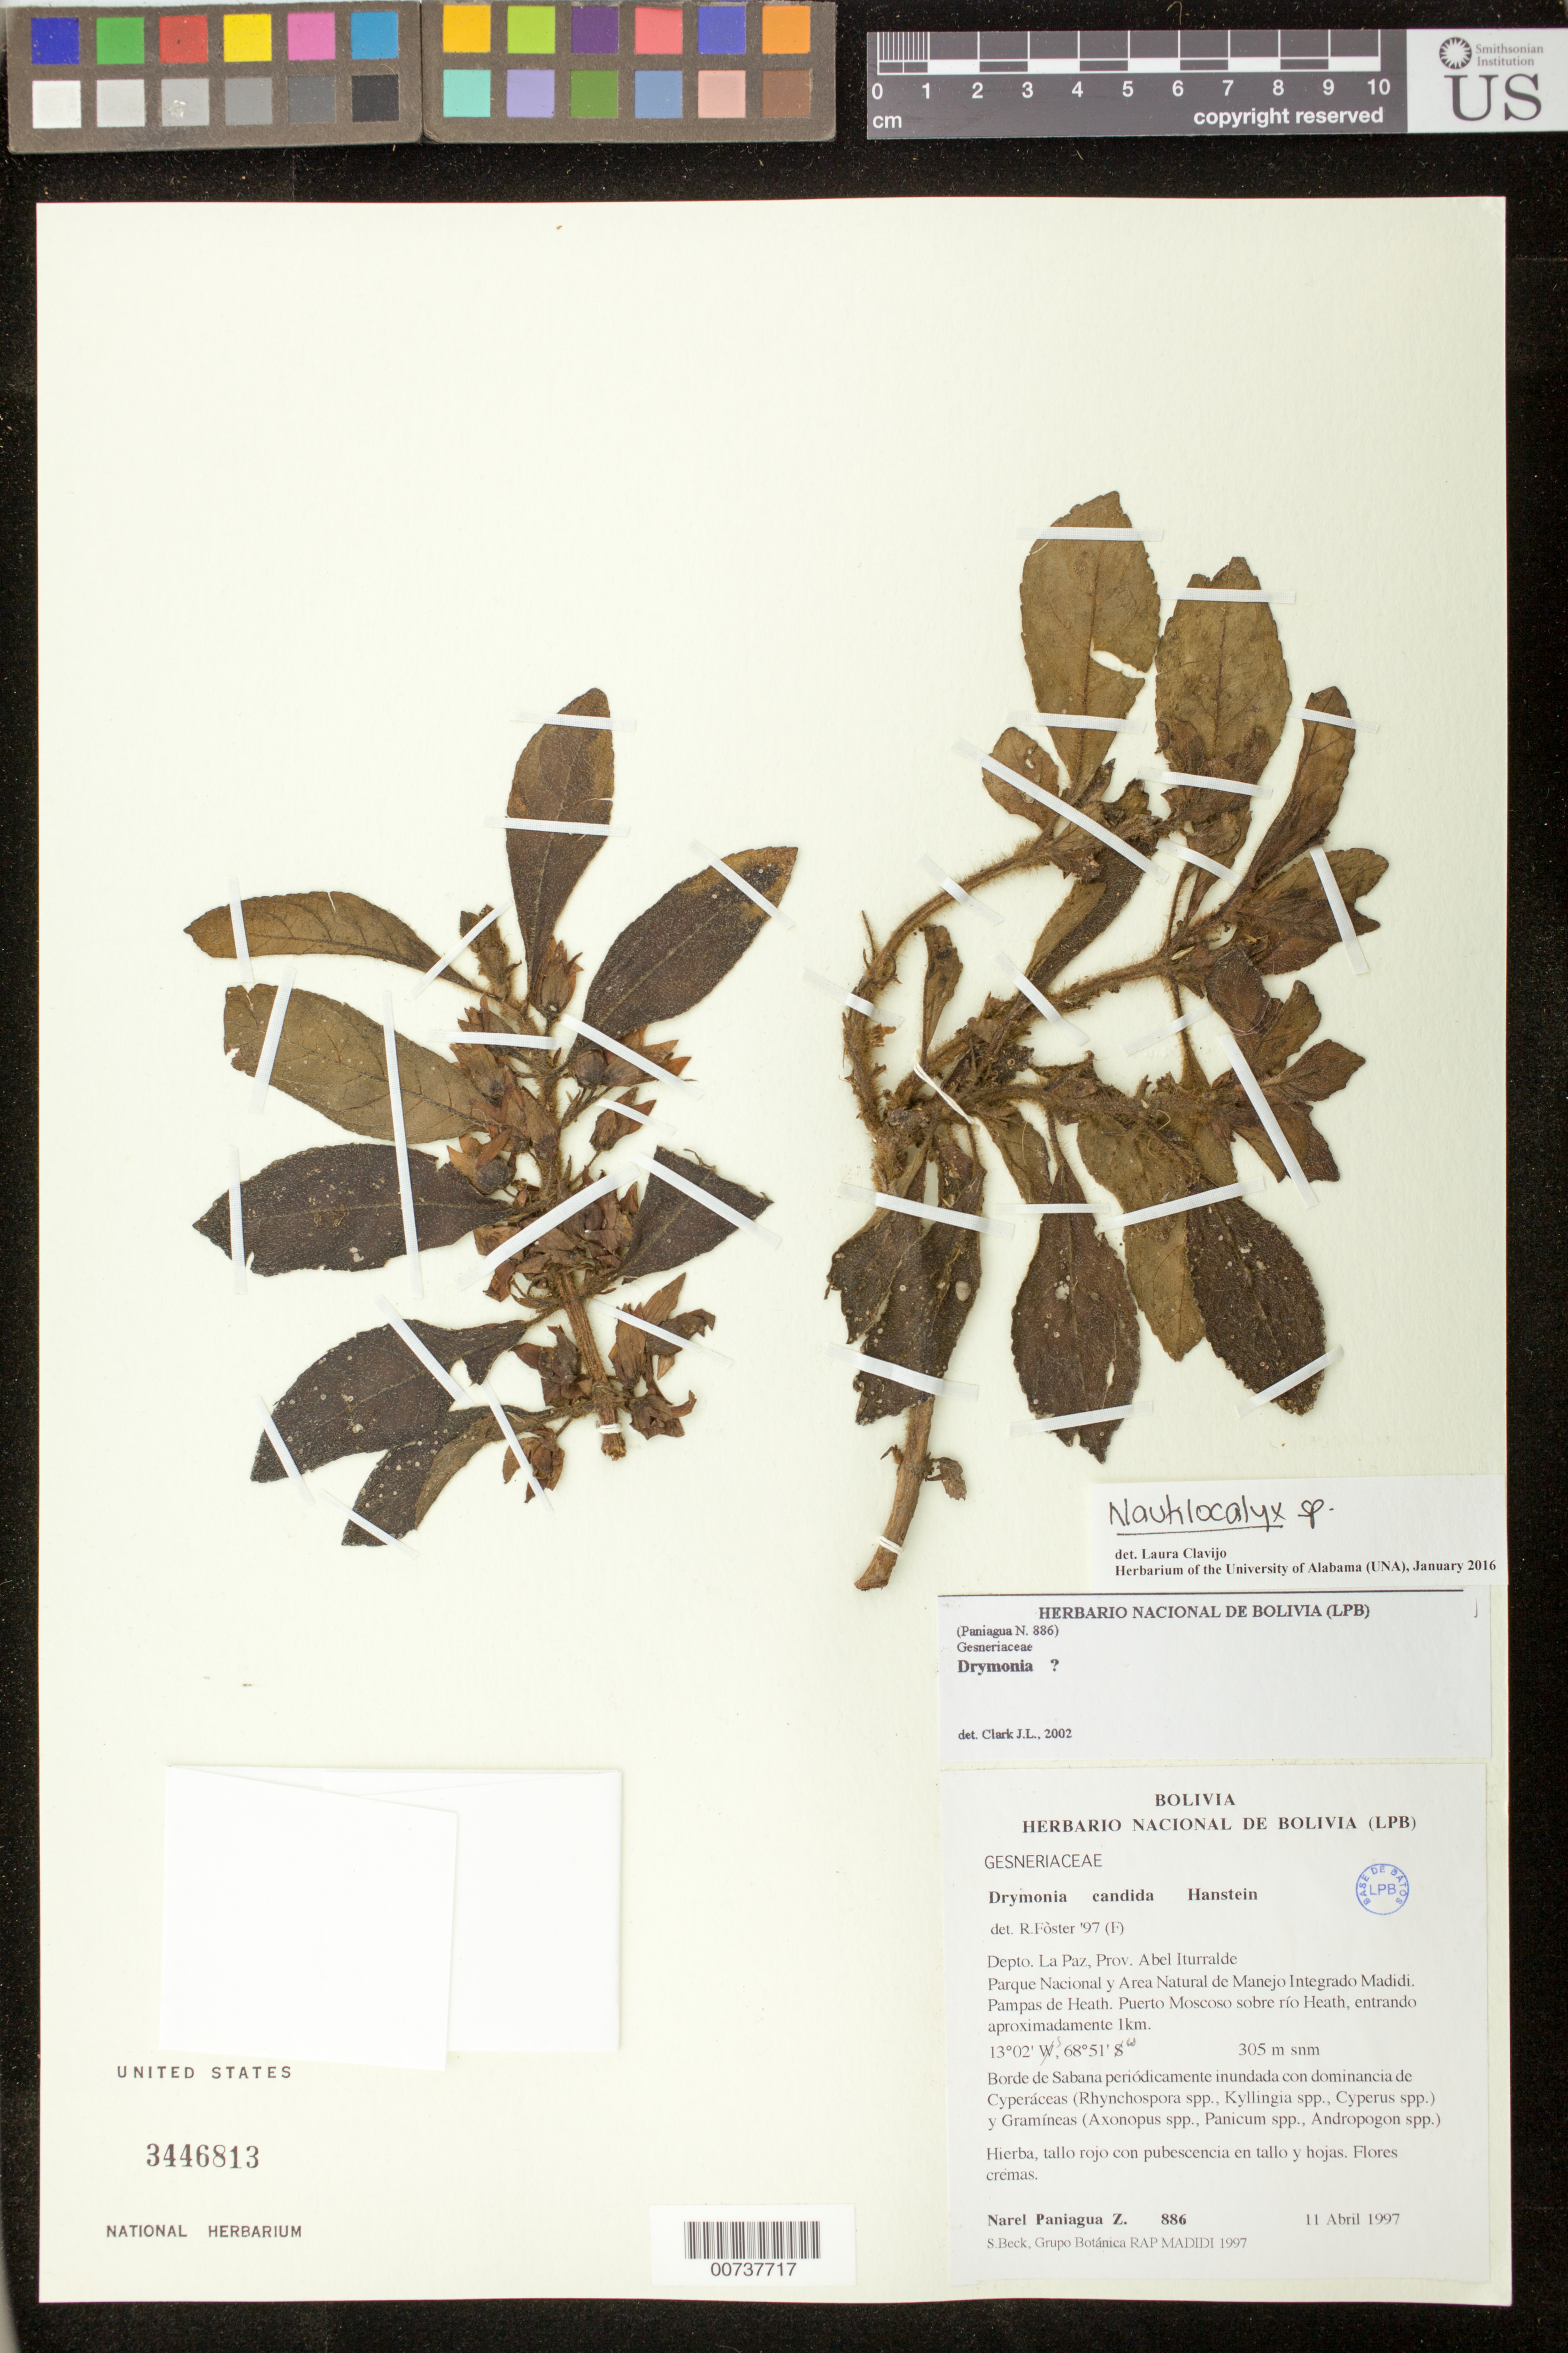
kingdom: Plantae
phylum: Tracheophyta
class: Magnoliopsida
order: Lamiales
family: Gesneriaceae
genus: Nautilocalyx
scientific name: Nautilocalyx sp.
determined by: Clavijo, L.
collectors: N. Paniagua Zambrana, S. G. Beck & Grupo Botánica RAP MADIDI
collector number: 886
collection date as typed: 11 Apr 1997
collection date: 1997-04-11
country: Bolivia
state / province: La Paz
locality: Prov. Abel Iturralde, Parque Nacional y Area Natural de Manejo Integrado Madidi, Pampas de Heath, Puerto Moscoso sobre río Heath, entrando aproximadamente 1 km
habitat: Borde de Sabana periódicamente inundada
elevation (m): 305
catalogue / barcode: US 3446813